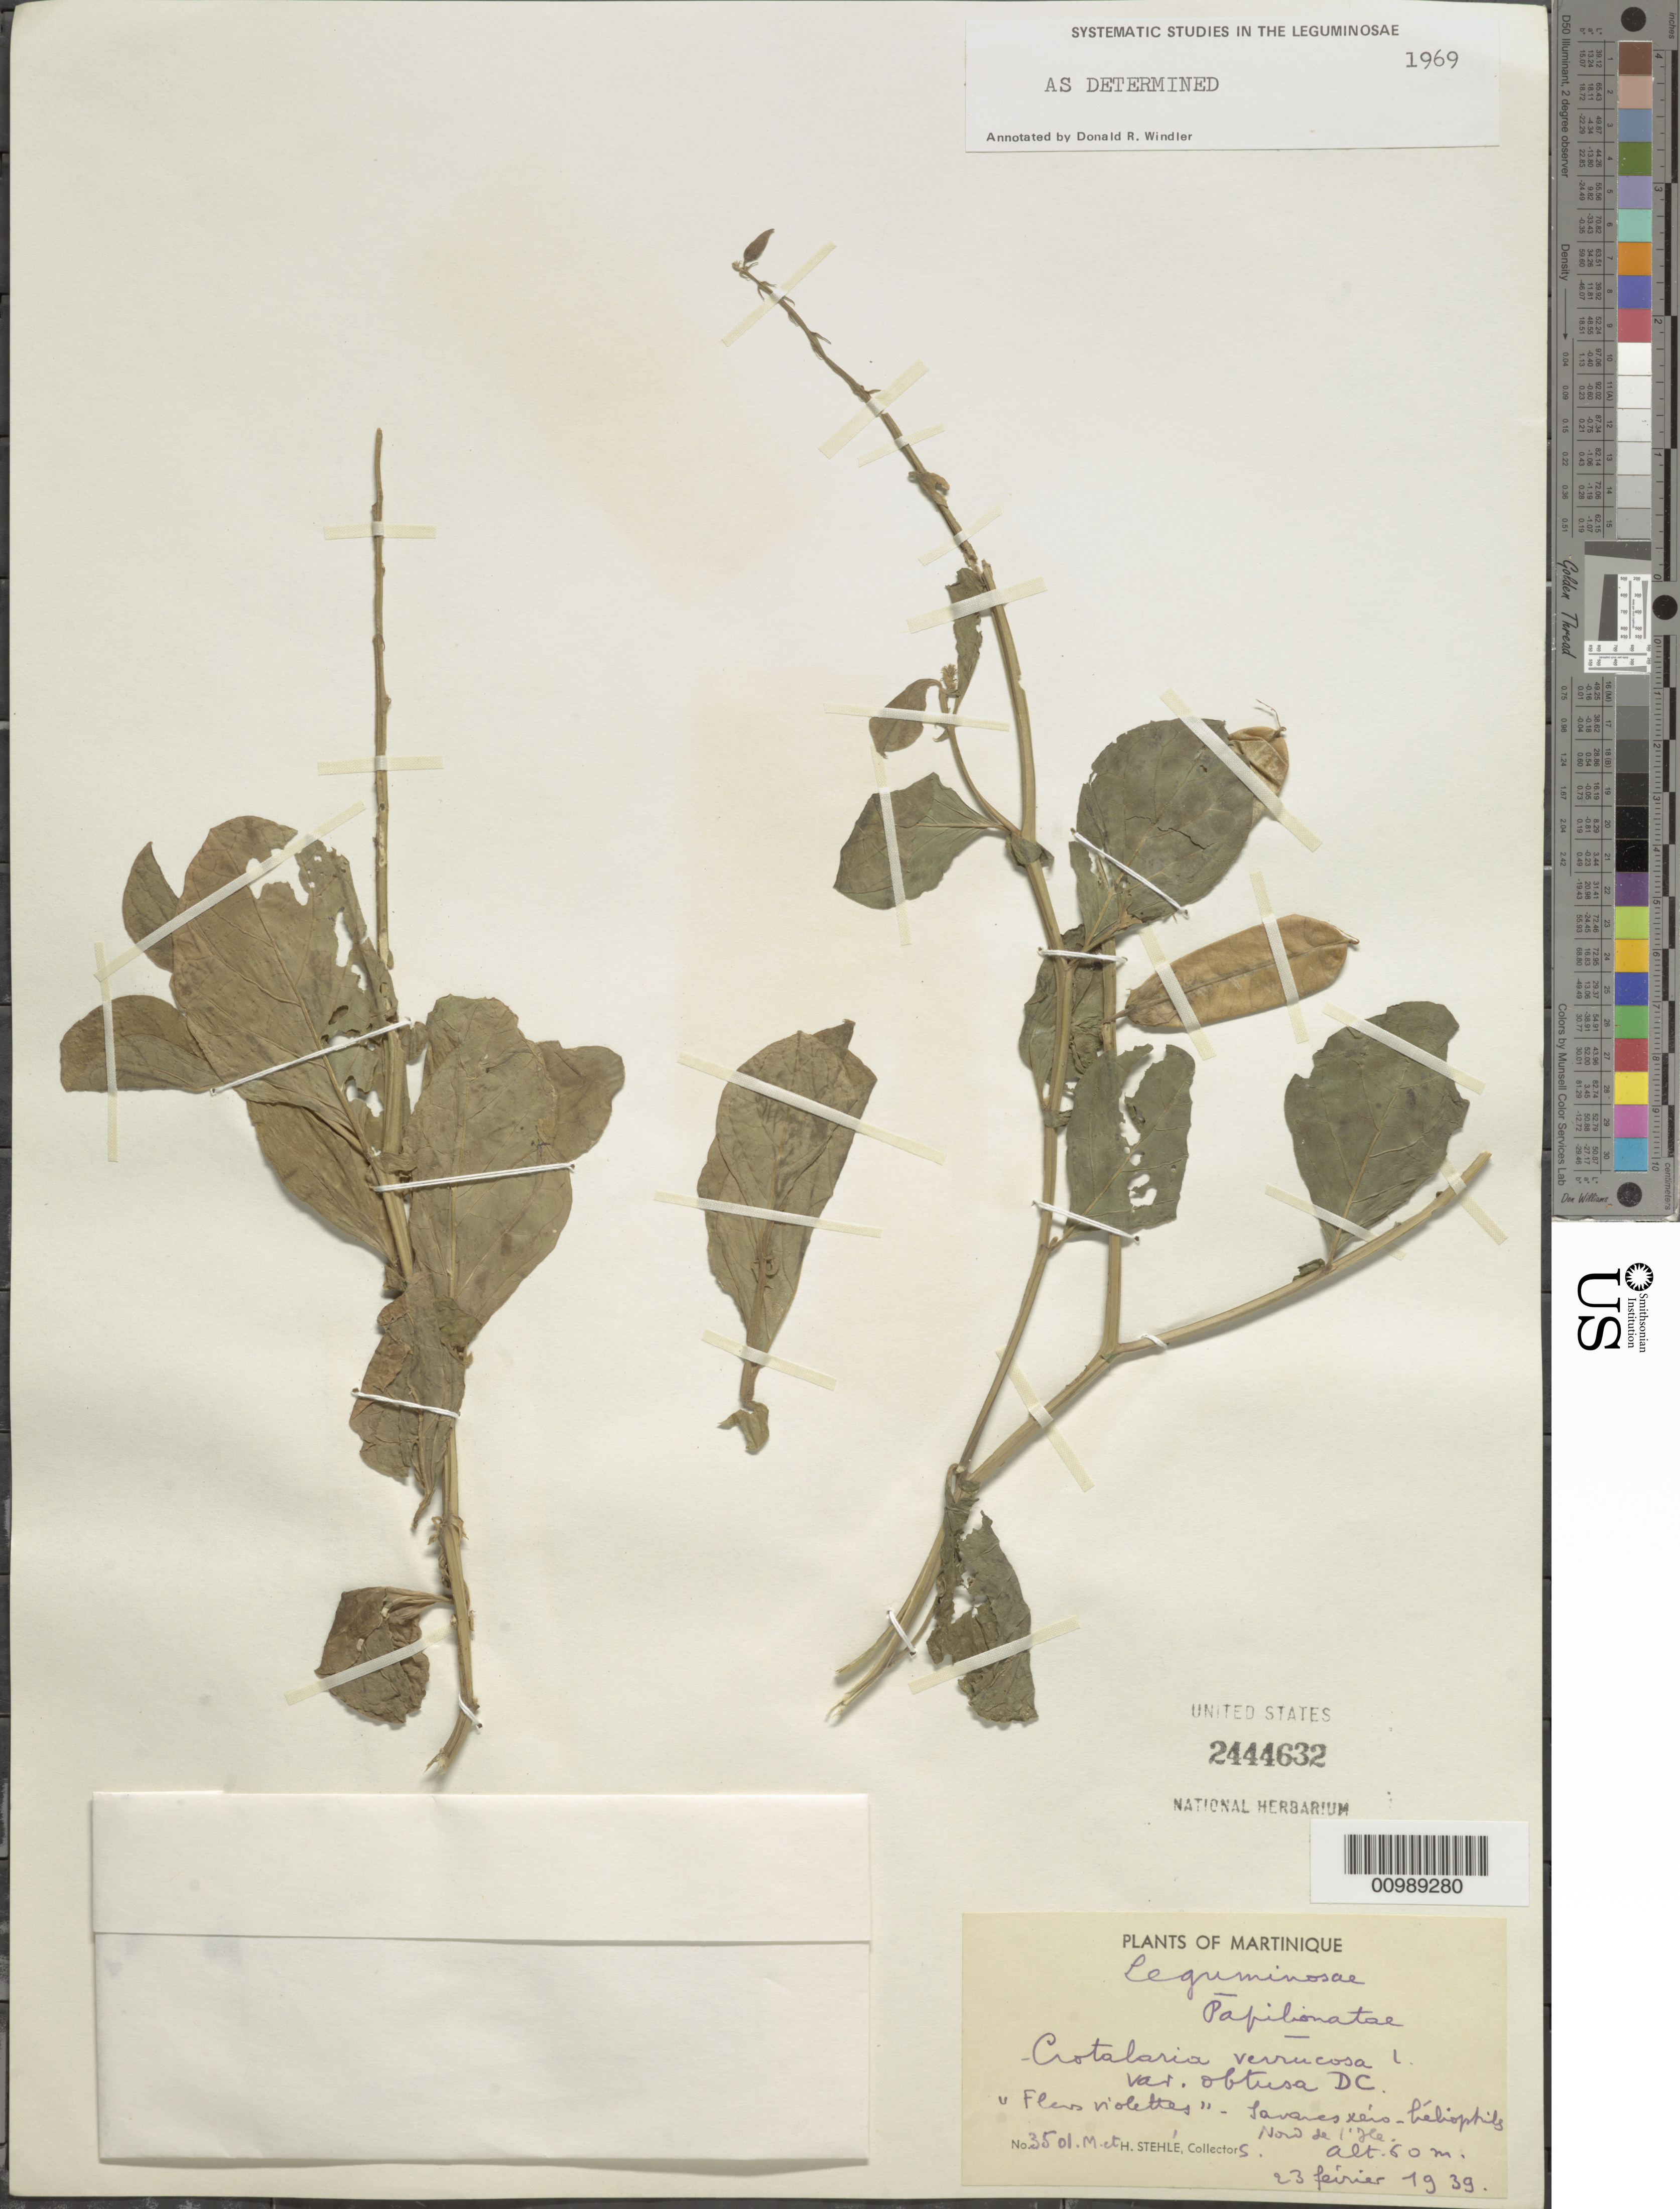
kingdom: Plantae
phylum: Tracheophyta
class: Magnoliopsida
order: Fabales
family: Fabaceae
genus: Crotalaria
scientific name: Crotalaria verrucosa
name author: L.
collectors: H. Stehlé & M. Stehlé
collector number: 3501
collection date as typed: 23 Jul 1939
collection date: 1939-07-23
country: Martinique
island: Martinique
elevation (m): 60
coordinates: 0 N, 0 E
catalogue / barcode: US 2444632